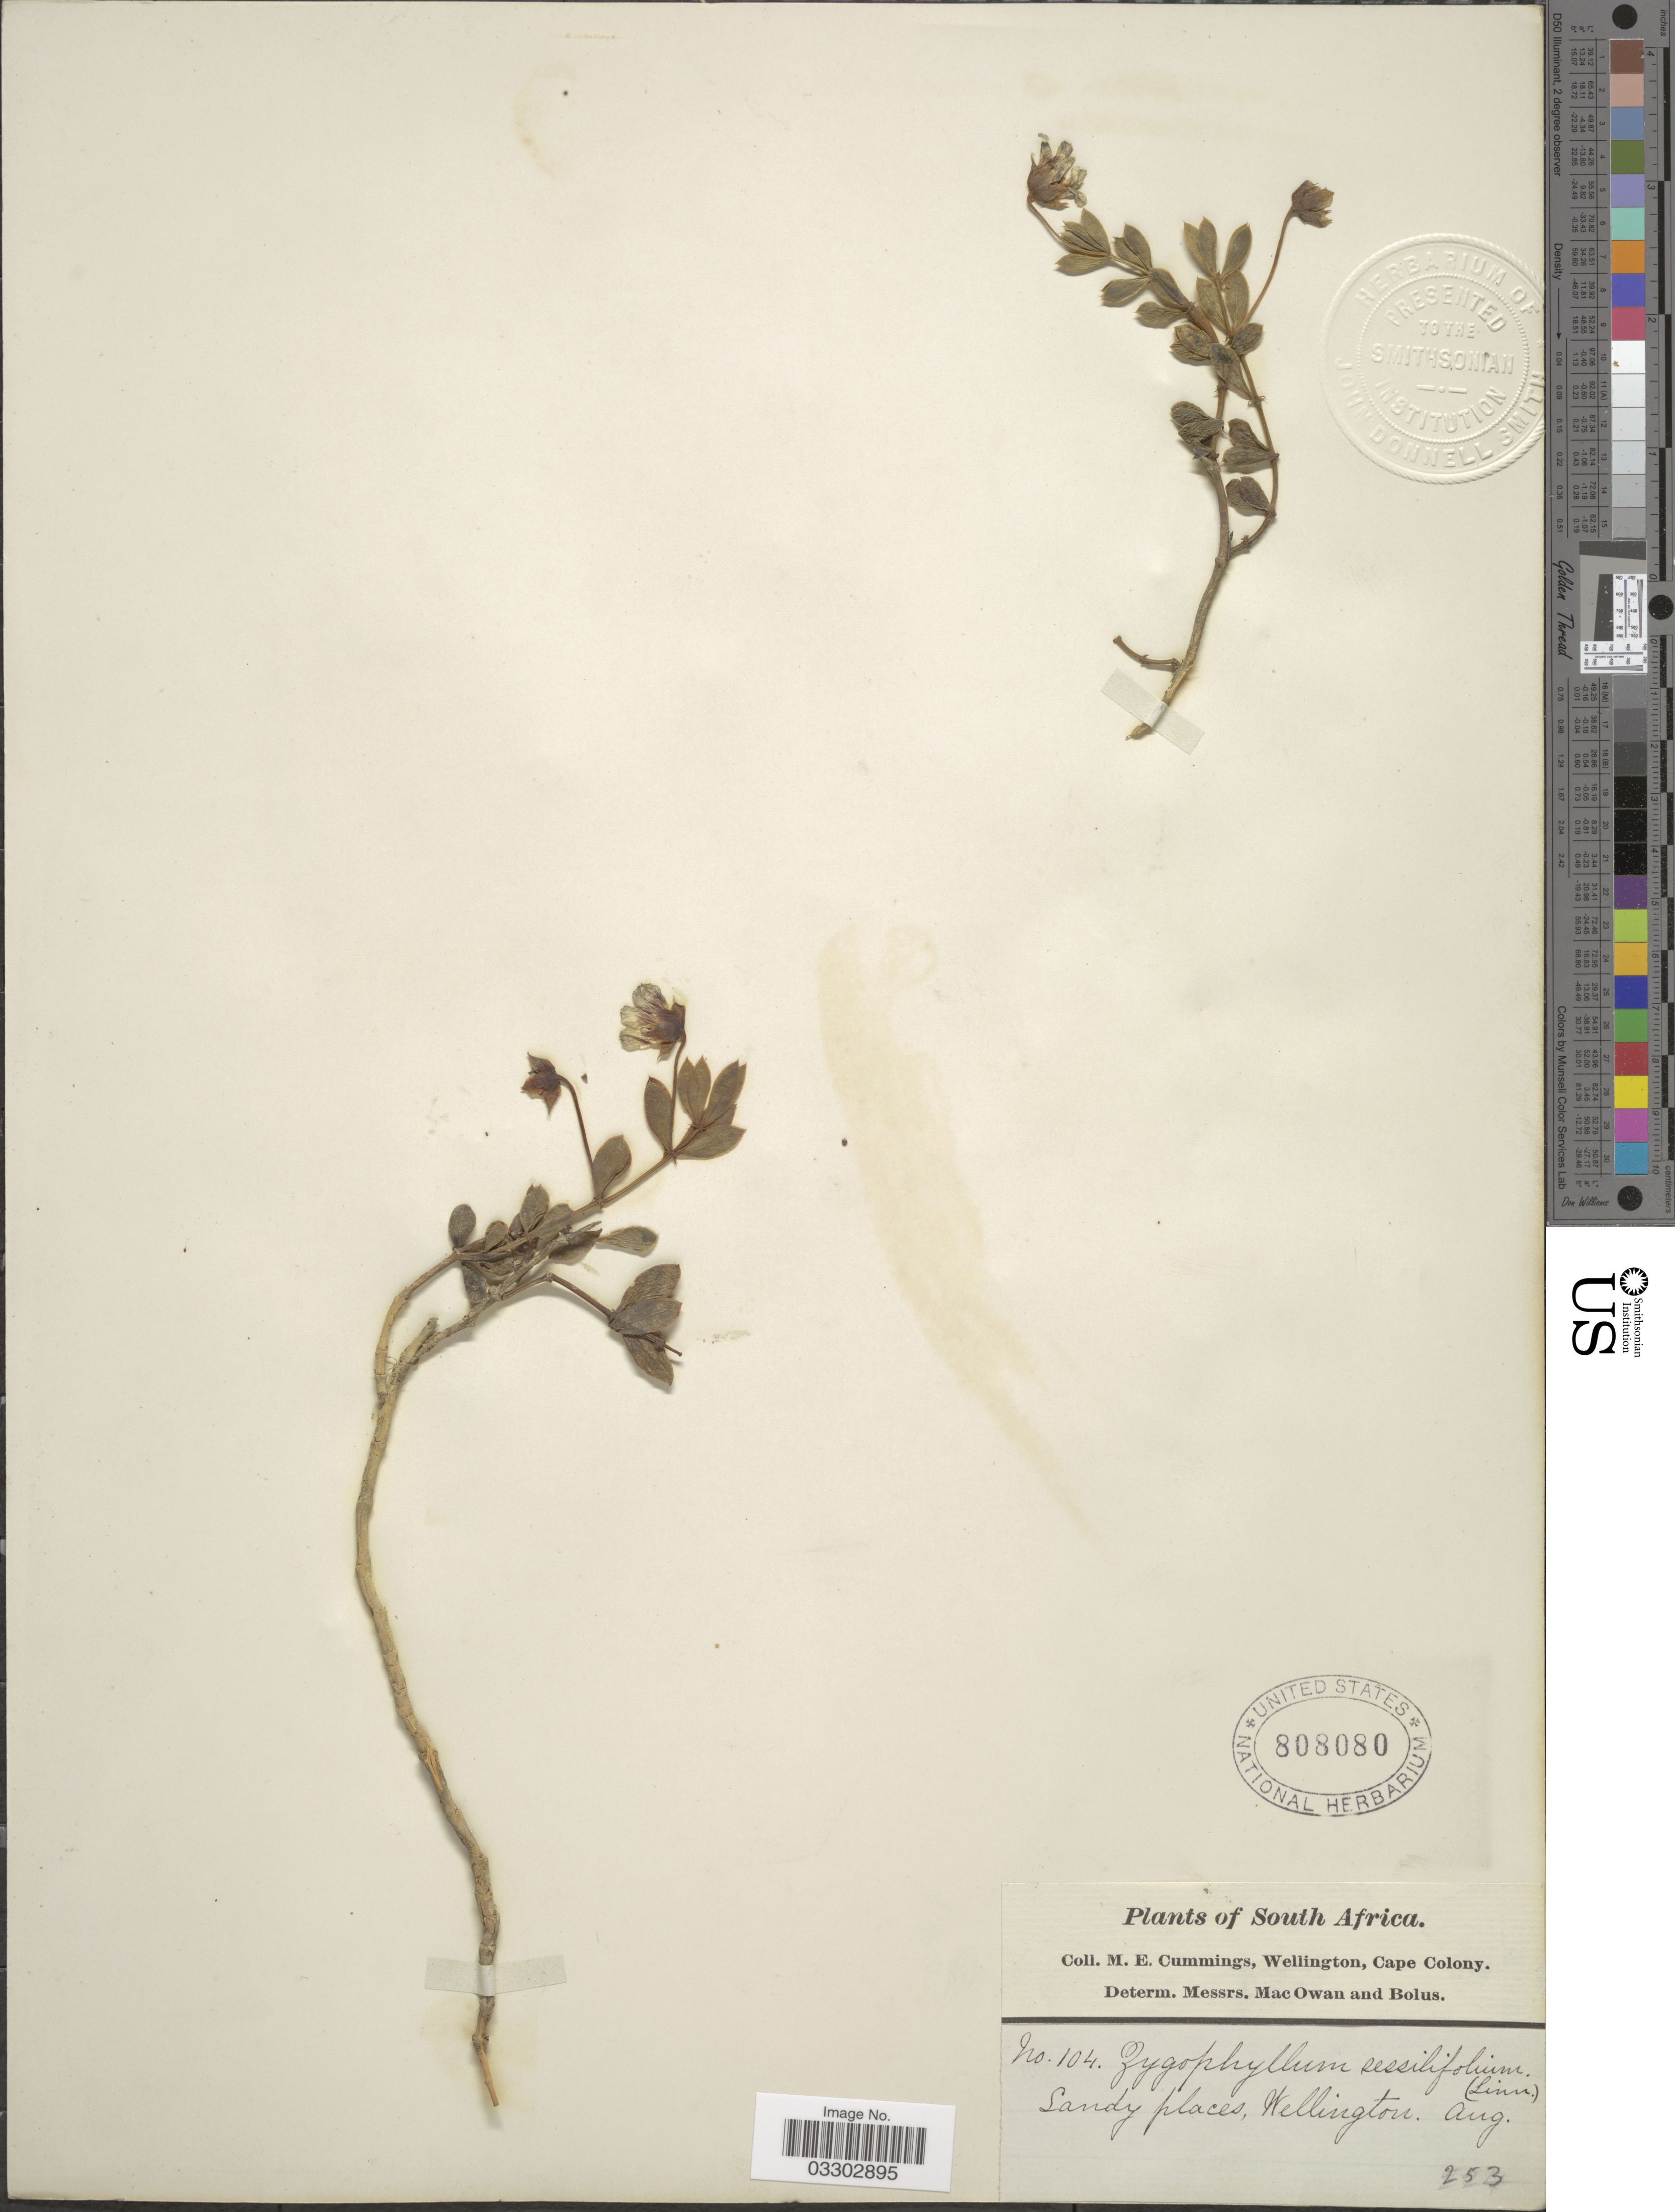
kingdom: Plantae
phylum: Tracheophyta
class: Magnoliopsida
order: Zygophyllales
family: Zygophyllaceae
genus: Roepera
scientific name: Roepera sessilifolia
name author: (L.) Beier & Thulin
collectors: M. E. Cummings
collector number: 104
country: South Africa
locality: Wellington, Cape Colony.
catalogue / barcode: US 808080